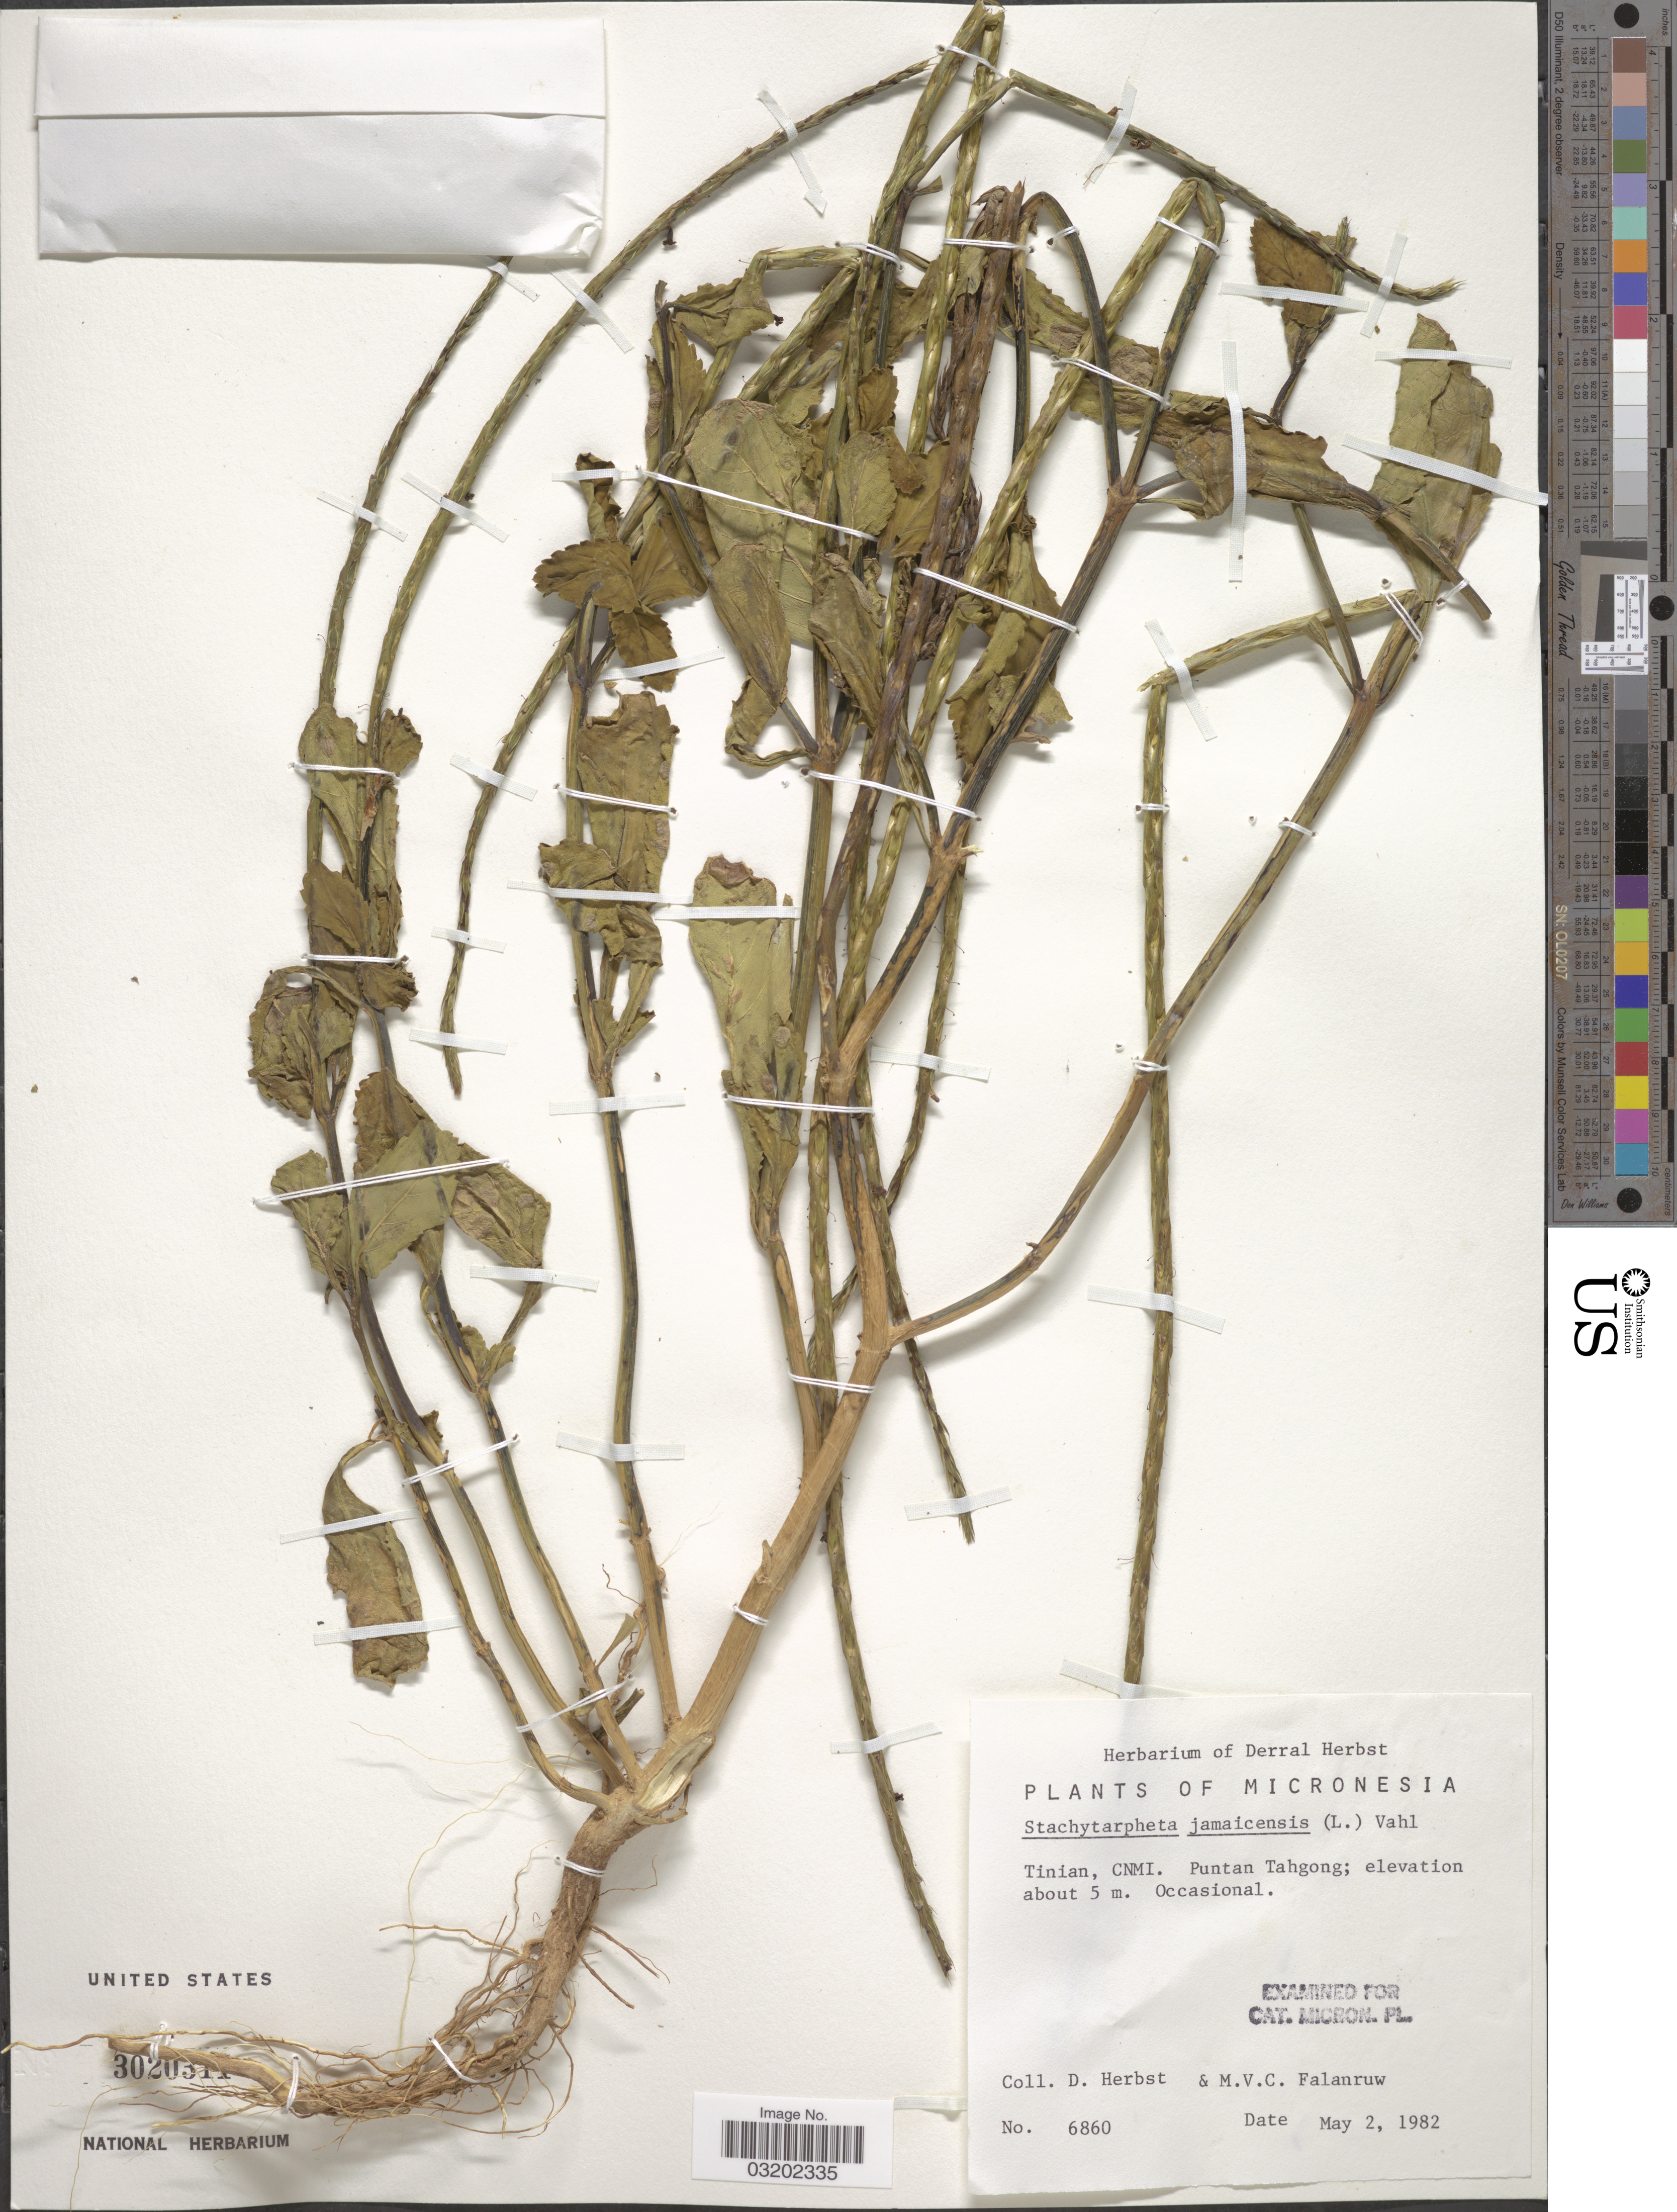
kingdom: Plantae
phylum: Tracheophyta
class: Magnoliopsida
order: Lamiales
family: Verbenaceae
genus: Stachytarpheta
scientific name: Stachytarpheta jamaicensis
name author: (L.) Vahl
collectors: D. Herbst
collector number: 6860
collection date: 1982-05-02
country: Northern Mariana Islands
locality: Tinian, CNMI. Puntan Tahgong.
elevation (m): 5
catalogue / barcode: US 3020311